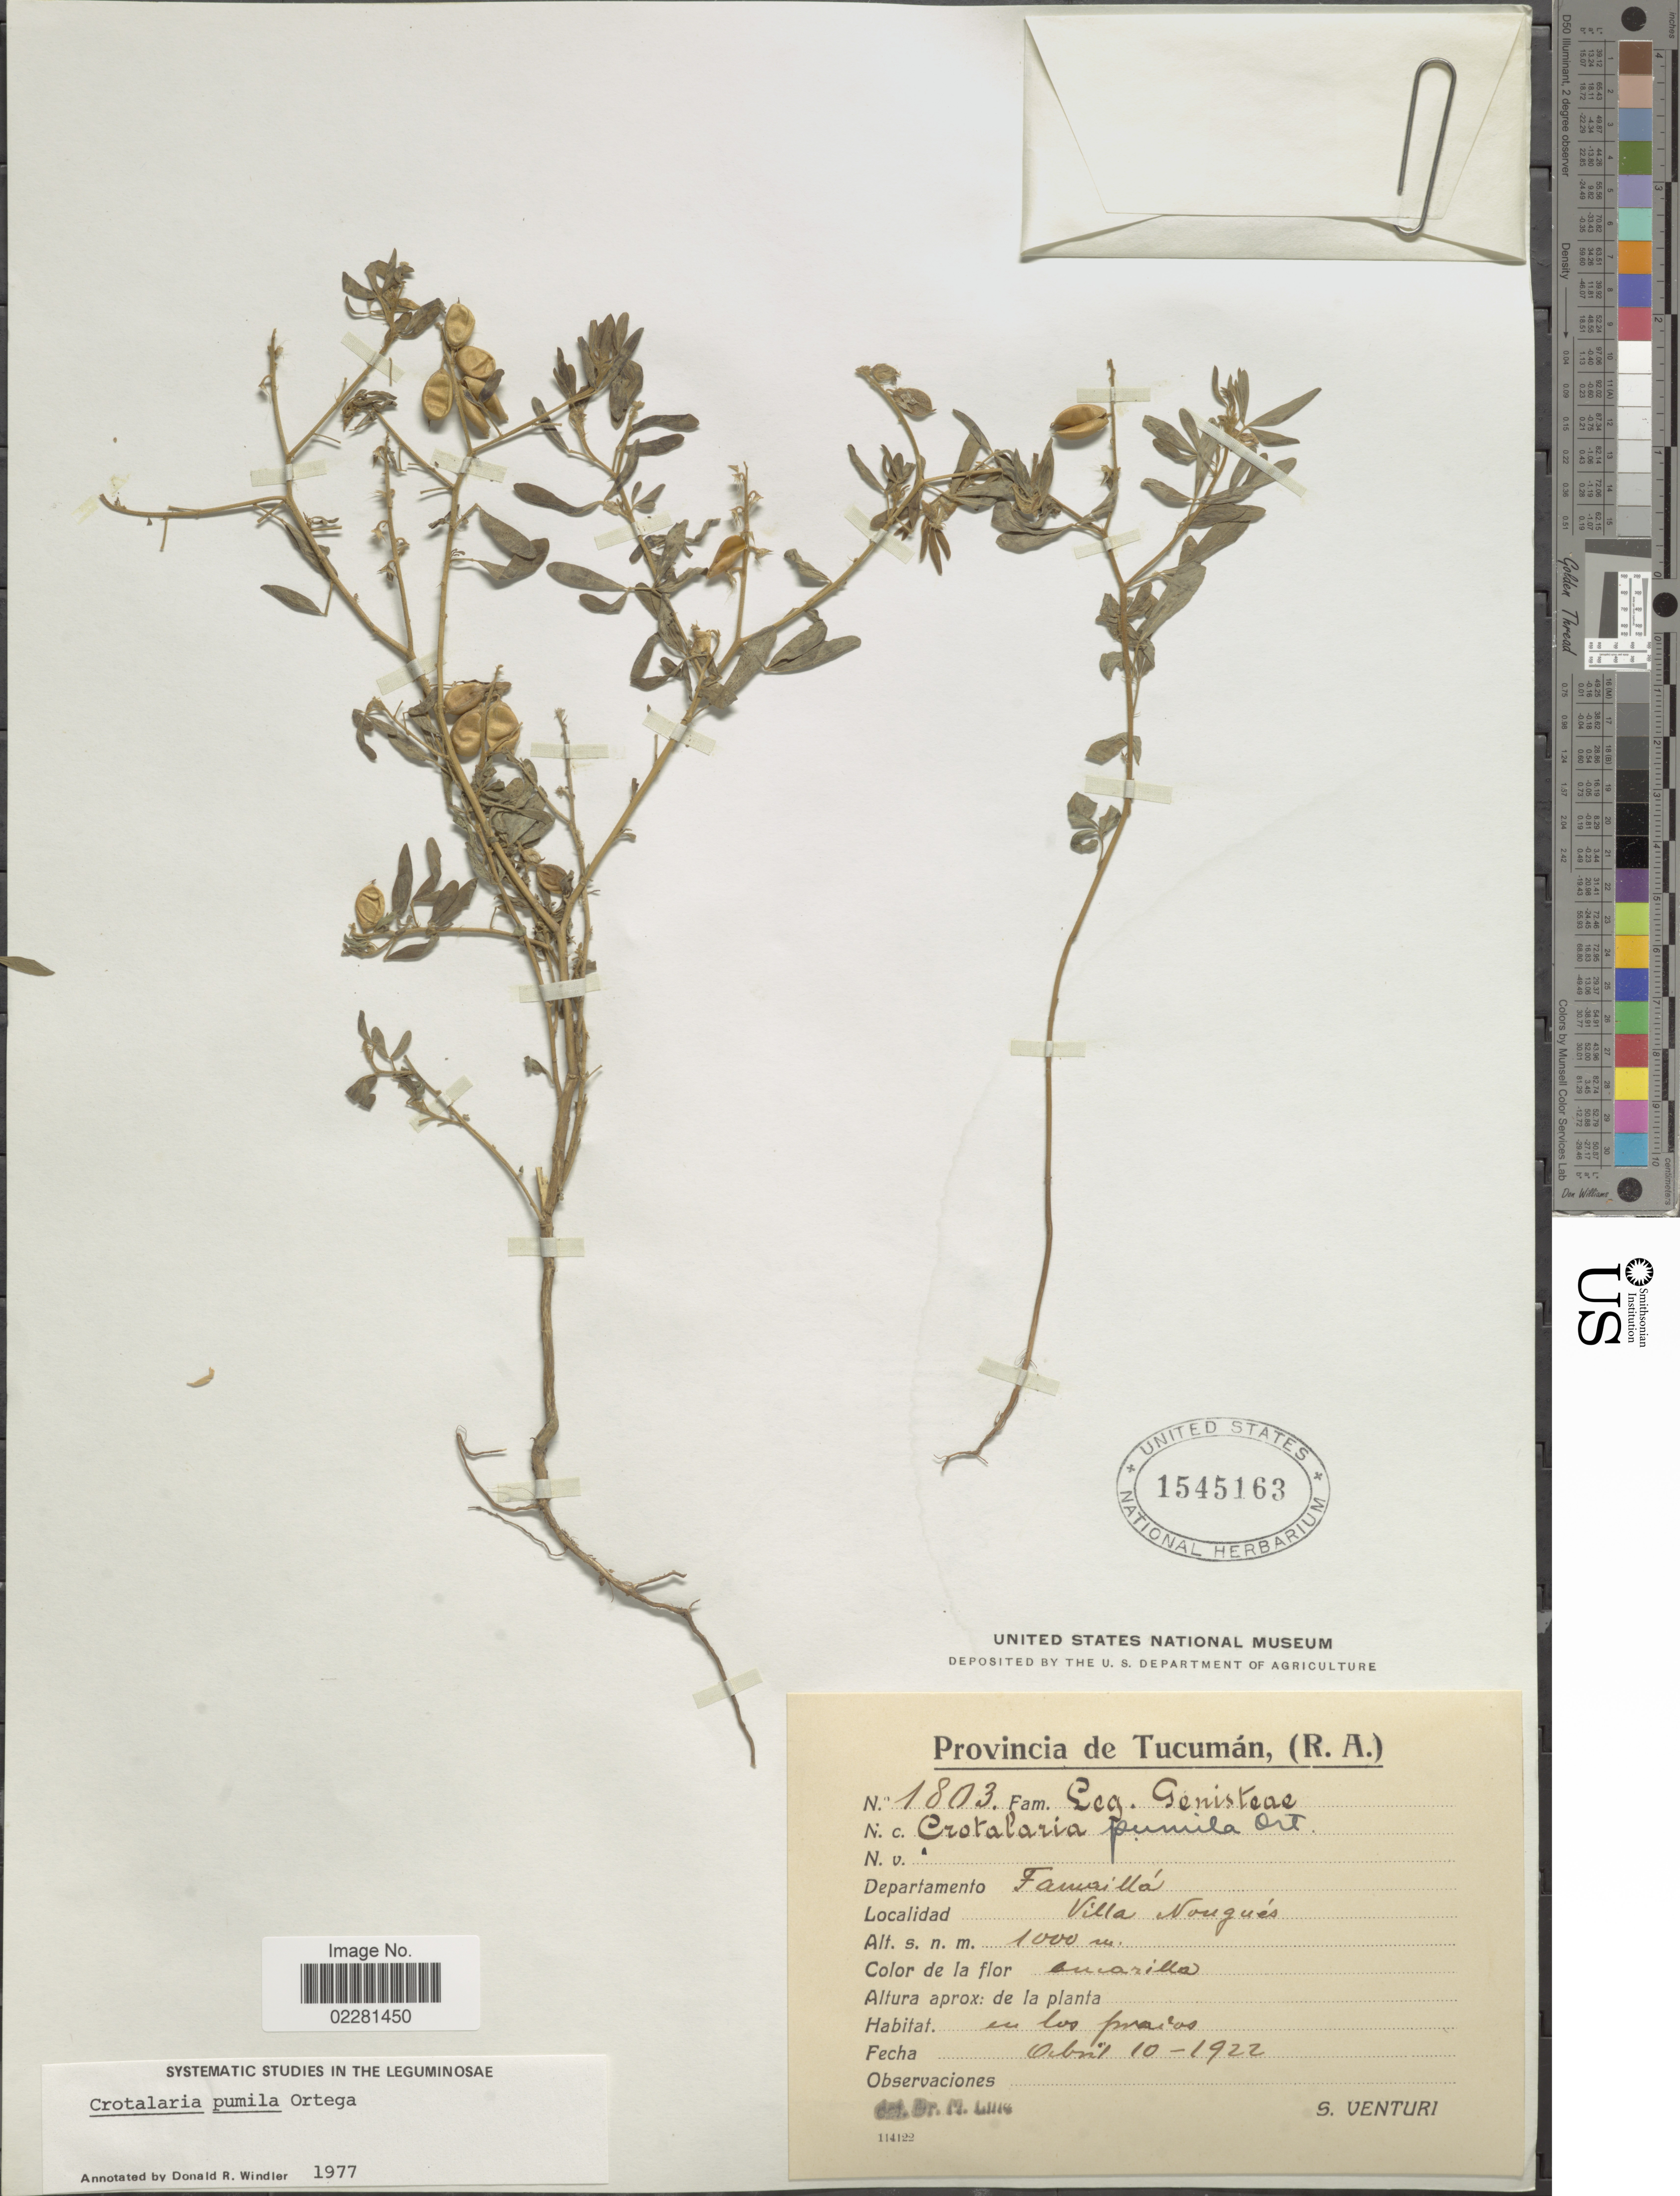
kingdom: Plantae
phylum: Tracheophyta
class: Magnoliopsida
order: Fabales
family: Fabaceae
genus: Crotalaria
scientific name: Crotalaria pumila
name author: Ortega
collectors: S. Venturi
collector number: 1803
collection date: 1922-04-10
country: Argentina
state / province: Tucuman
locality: Departamento Famailla, Villa Nougues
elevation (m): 1000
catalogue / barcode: US 1545163